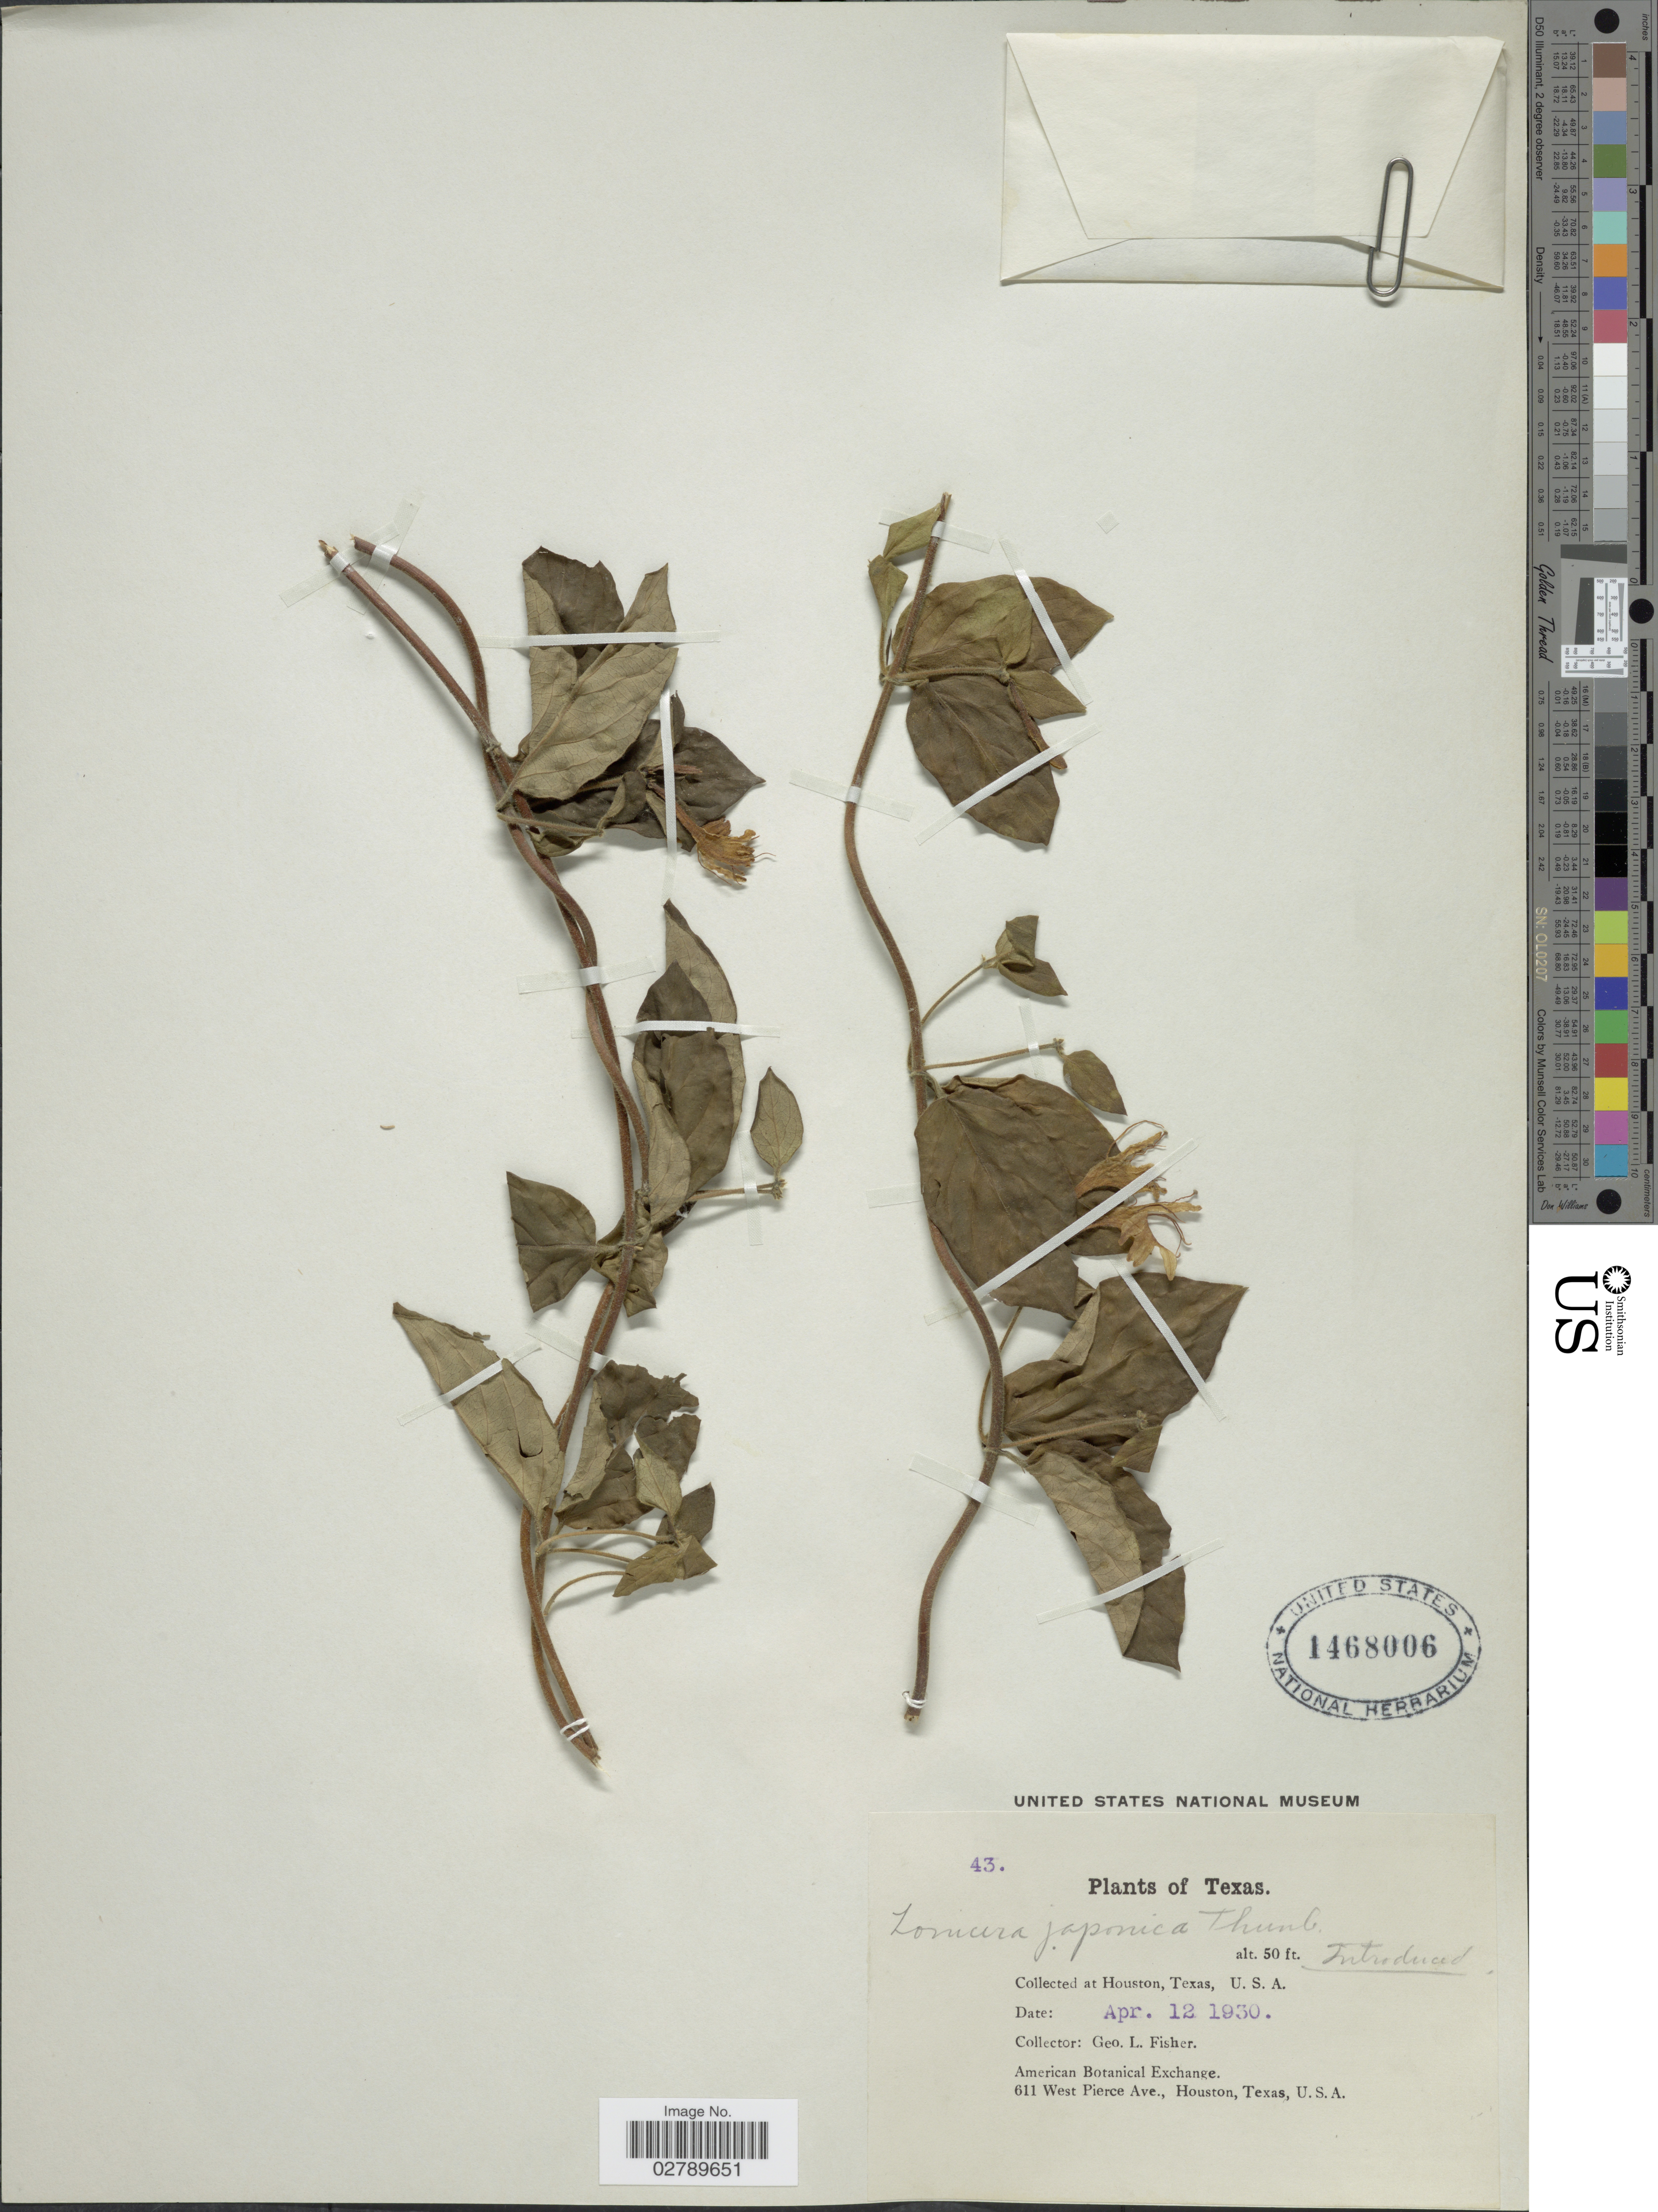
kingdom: Plantae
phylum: Tracheophyta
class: Magnoliopsida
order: Dipsacales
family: Caprifoliaceae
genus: Lonicera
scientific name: Lonicera japonica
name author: Thunb.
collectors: G. L. Fisher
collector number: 43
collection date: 1930-04-12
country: United States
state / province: Texas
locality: Houston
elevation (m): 15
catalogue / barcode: US 1468006